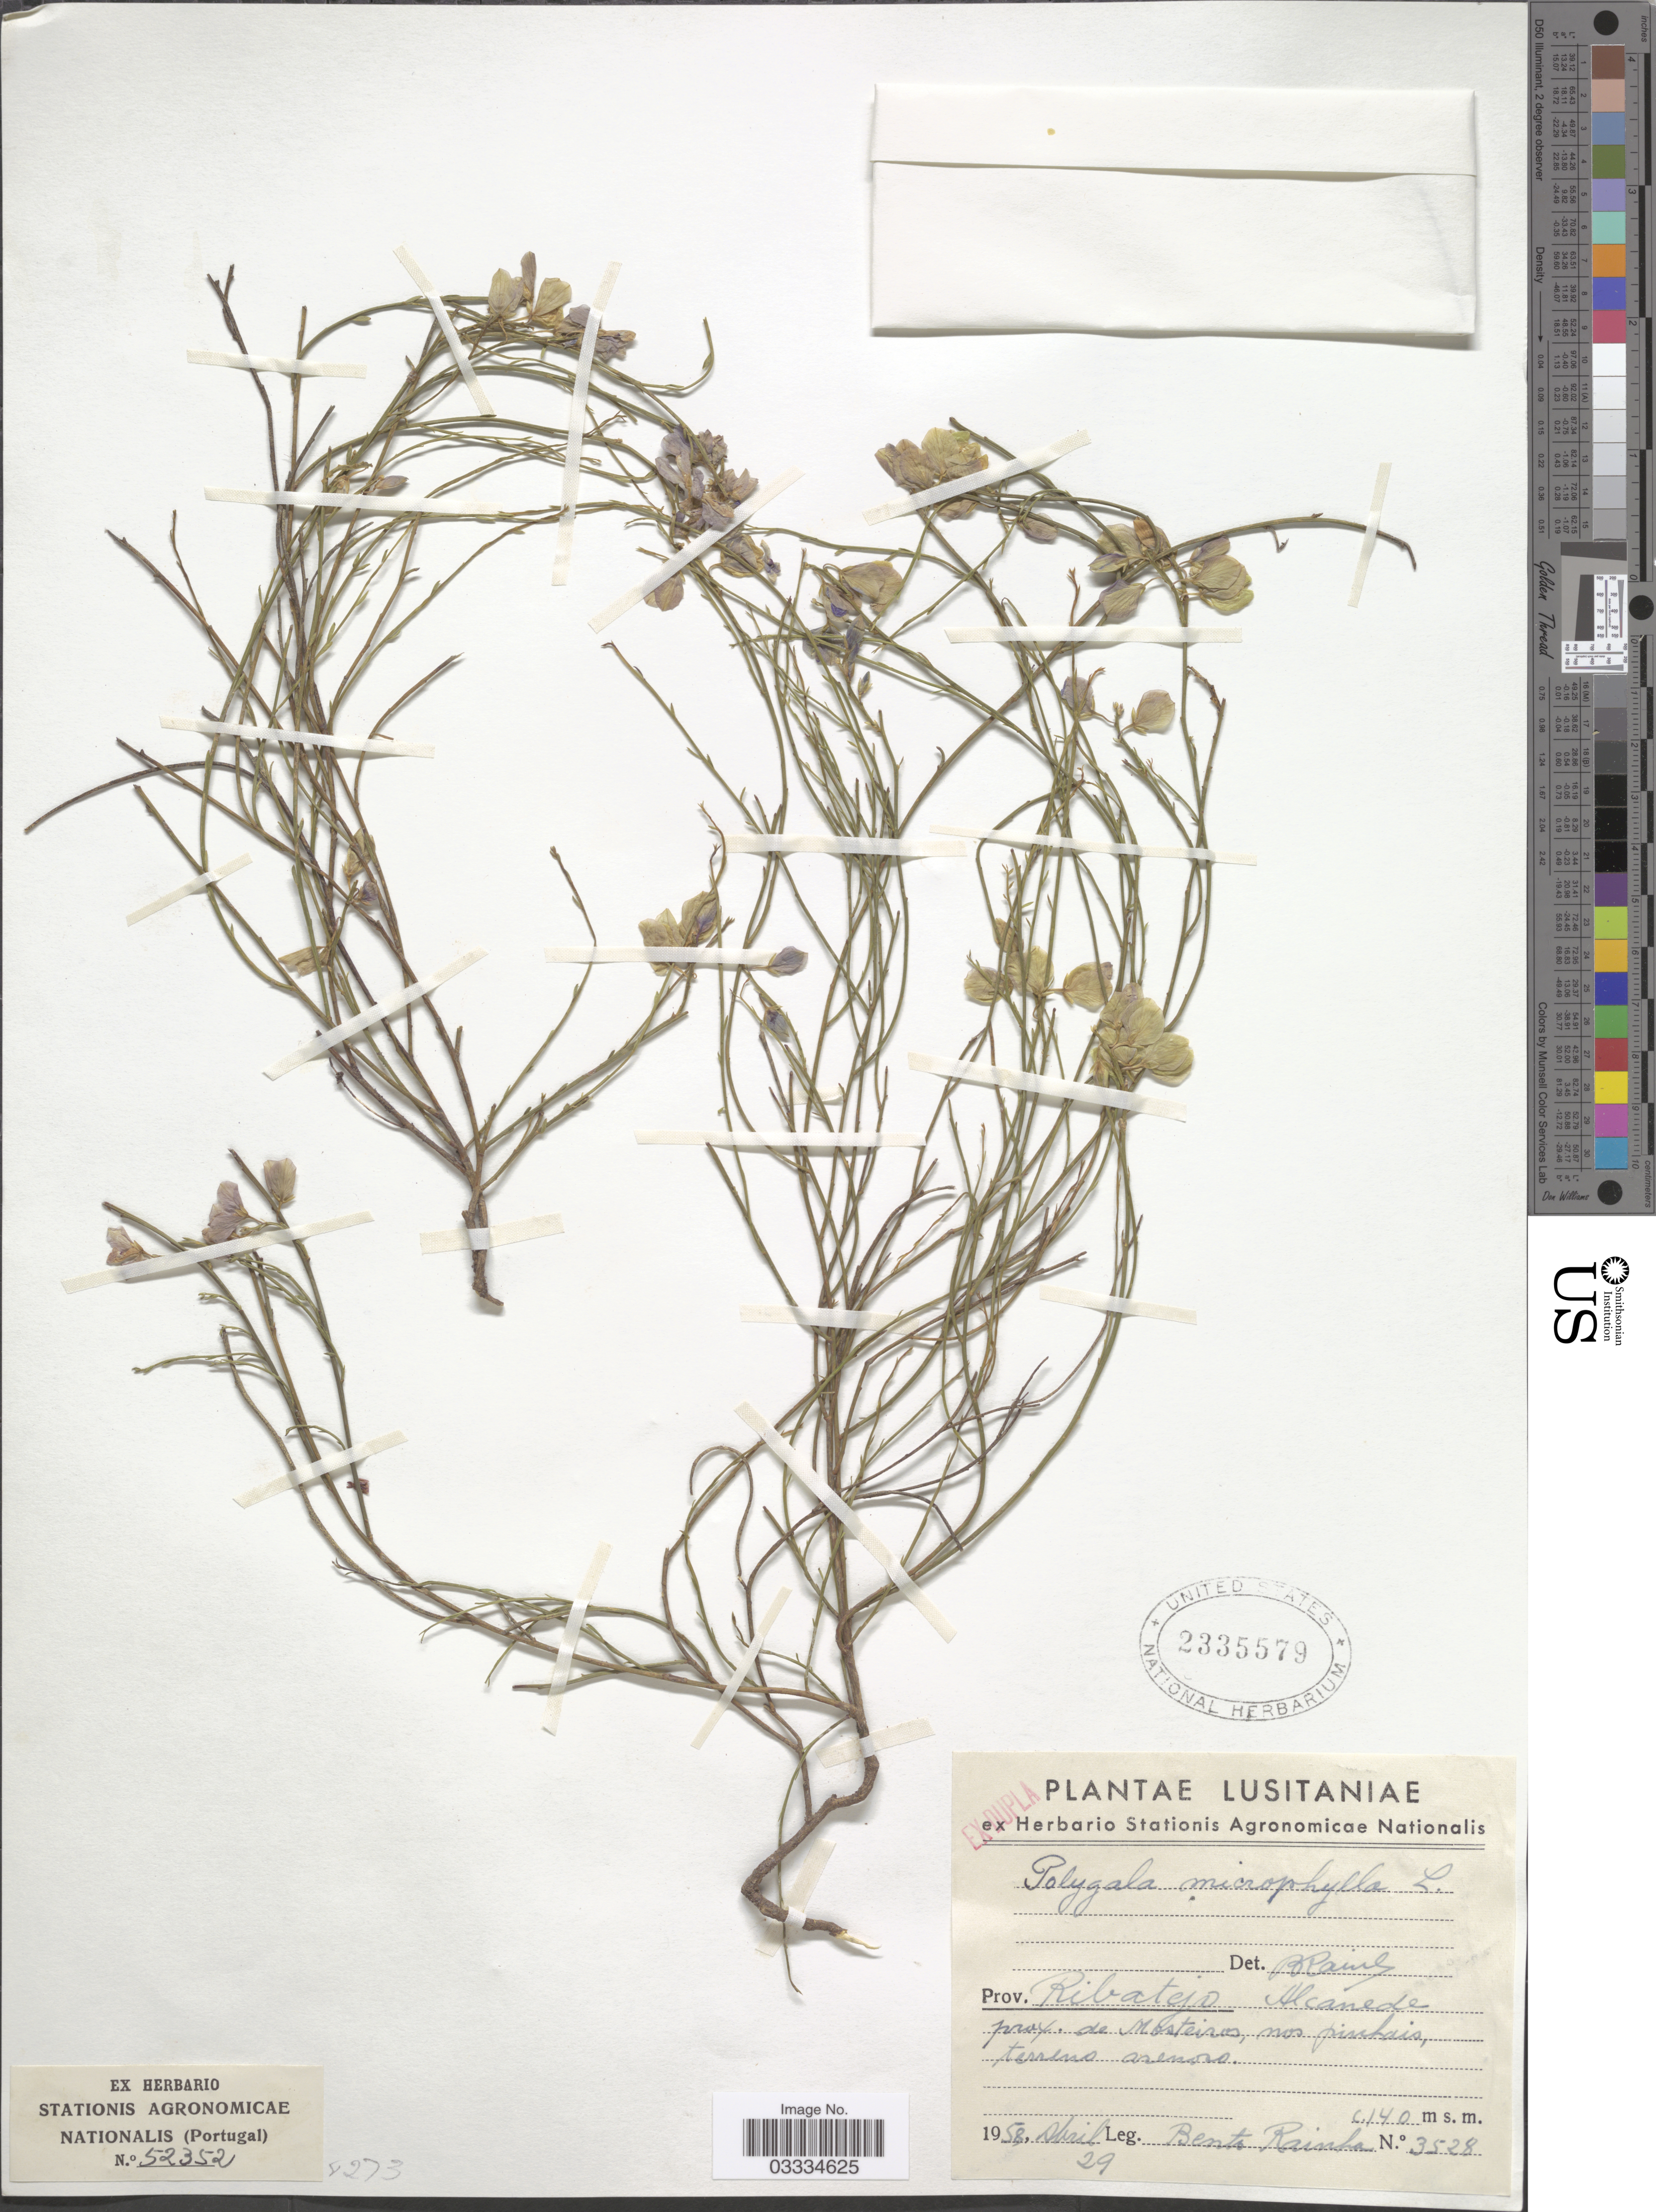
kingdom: Plantae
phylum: Tracheophyta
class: Magnoliopsida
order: Fabales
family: Polygalaceae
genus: Polygala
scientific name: Polygala microphylla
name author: L.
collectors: B. Rainha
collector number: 3528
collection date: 1958-04-29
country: Portugal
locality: Prov. Ribatejo Alcanede prox. de Mosteiro, nos pintais, terreno arenoso.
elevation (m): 140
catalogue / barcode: US 2335579